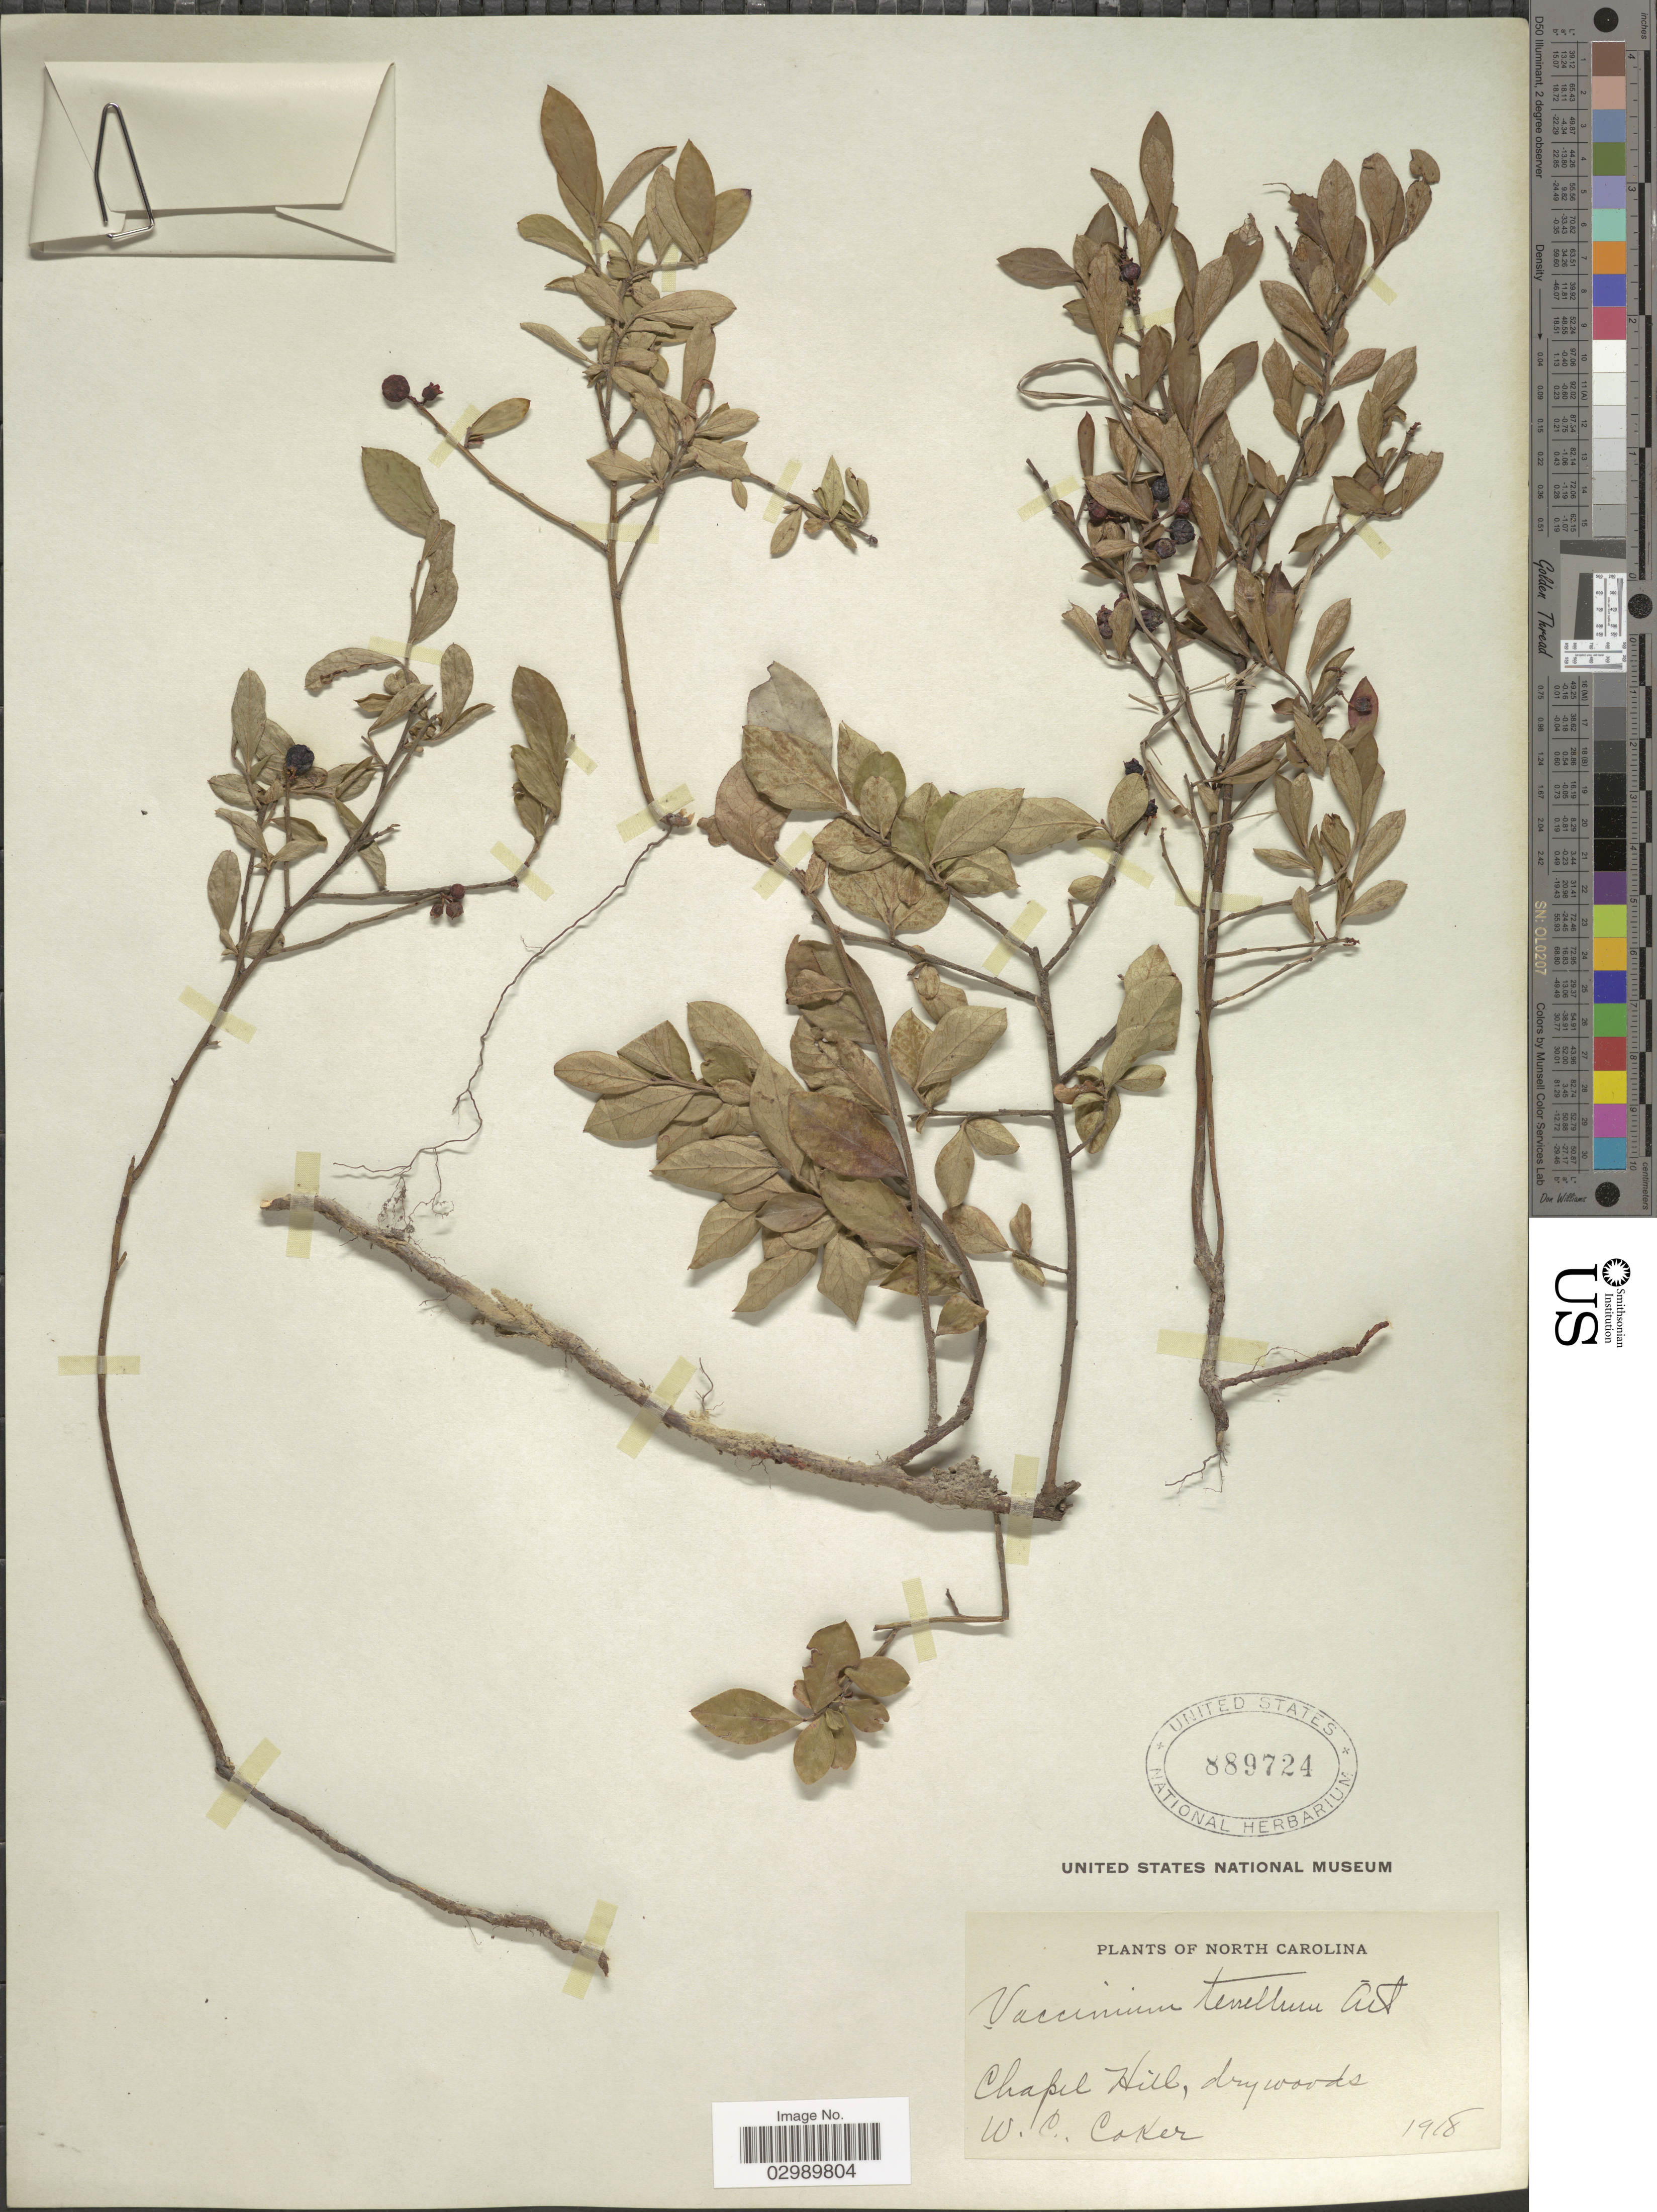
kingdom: Plantae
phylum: Tracheophyta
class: Magnoliopsida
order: Ericales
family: Ericaceae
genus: Vaccinium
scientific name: Vaccinium tenellum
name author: Aiton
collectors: W. Coker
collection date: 1918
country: United States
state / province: North Carolina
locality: Chapel Hill.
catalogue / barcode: US 889724